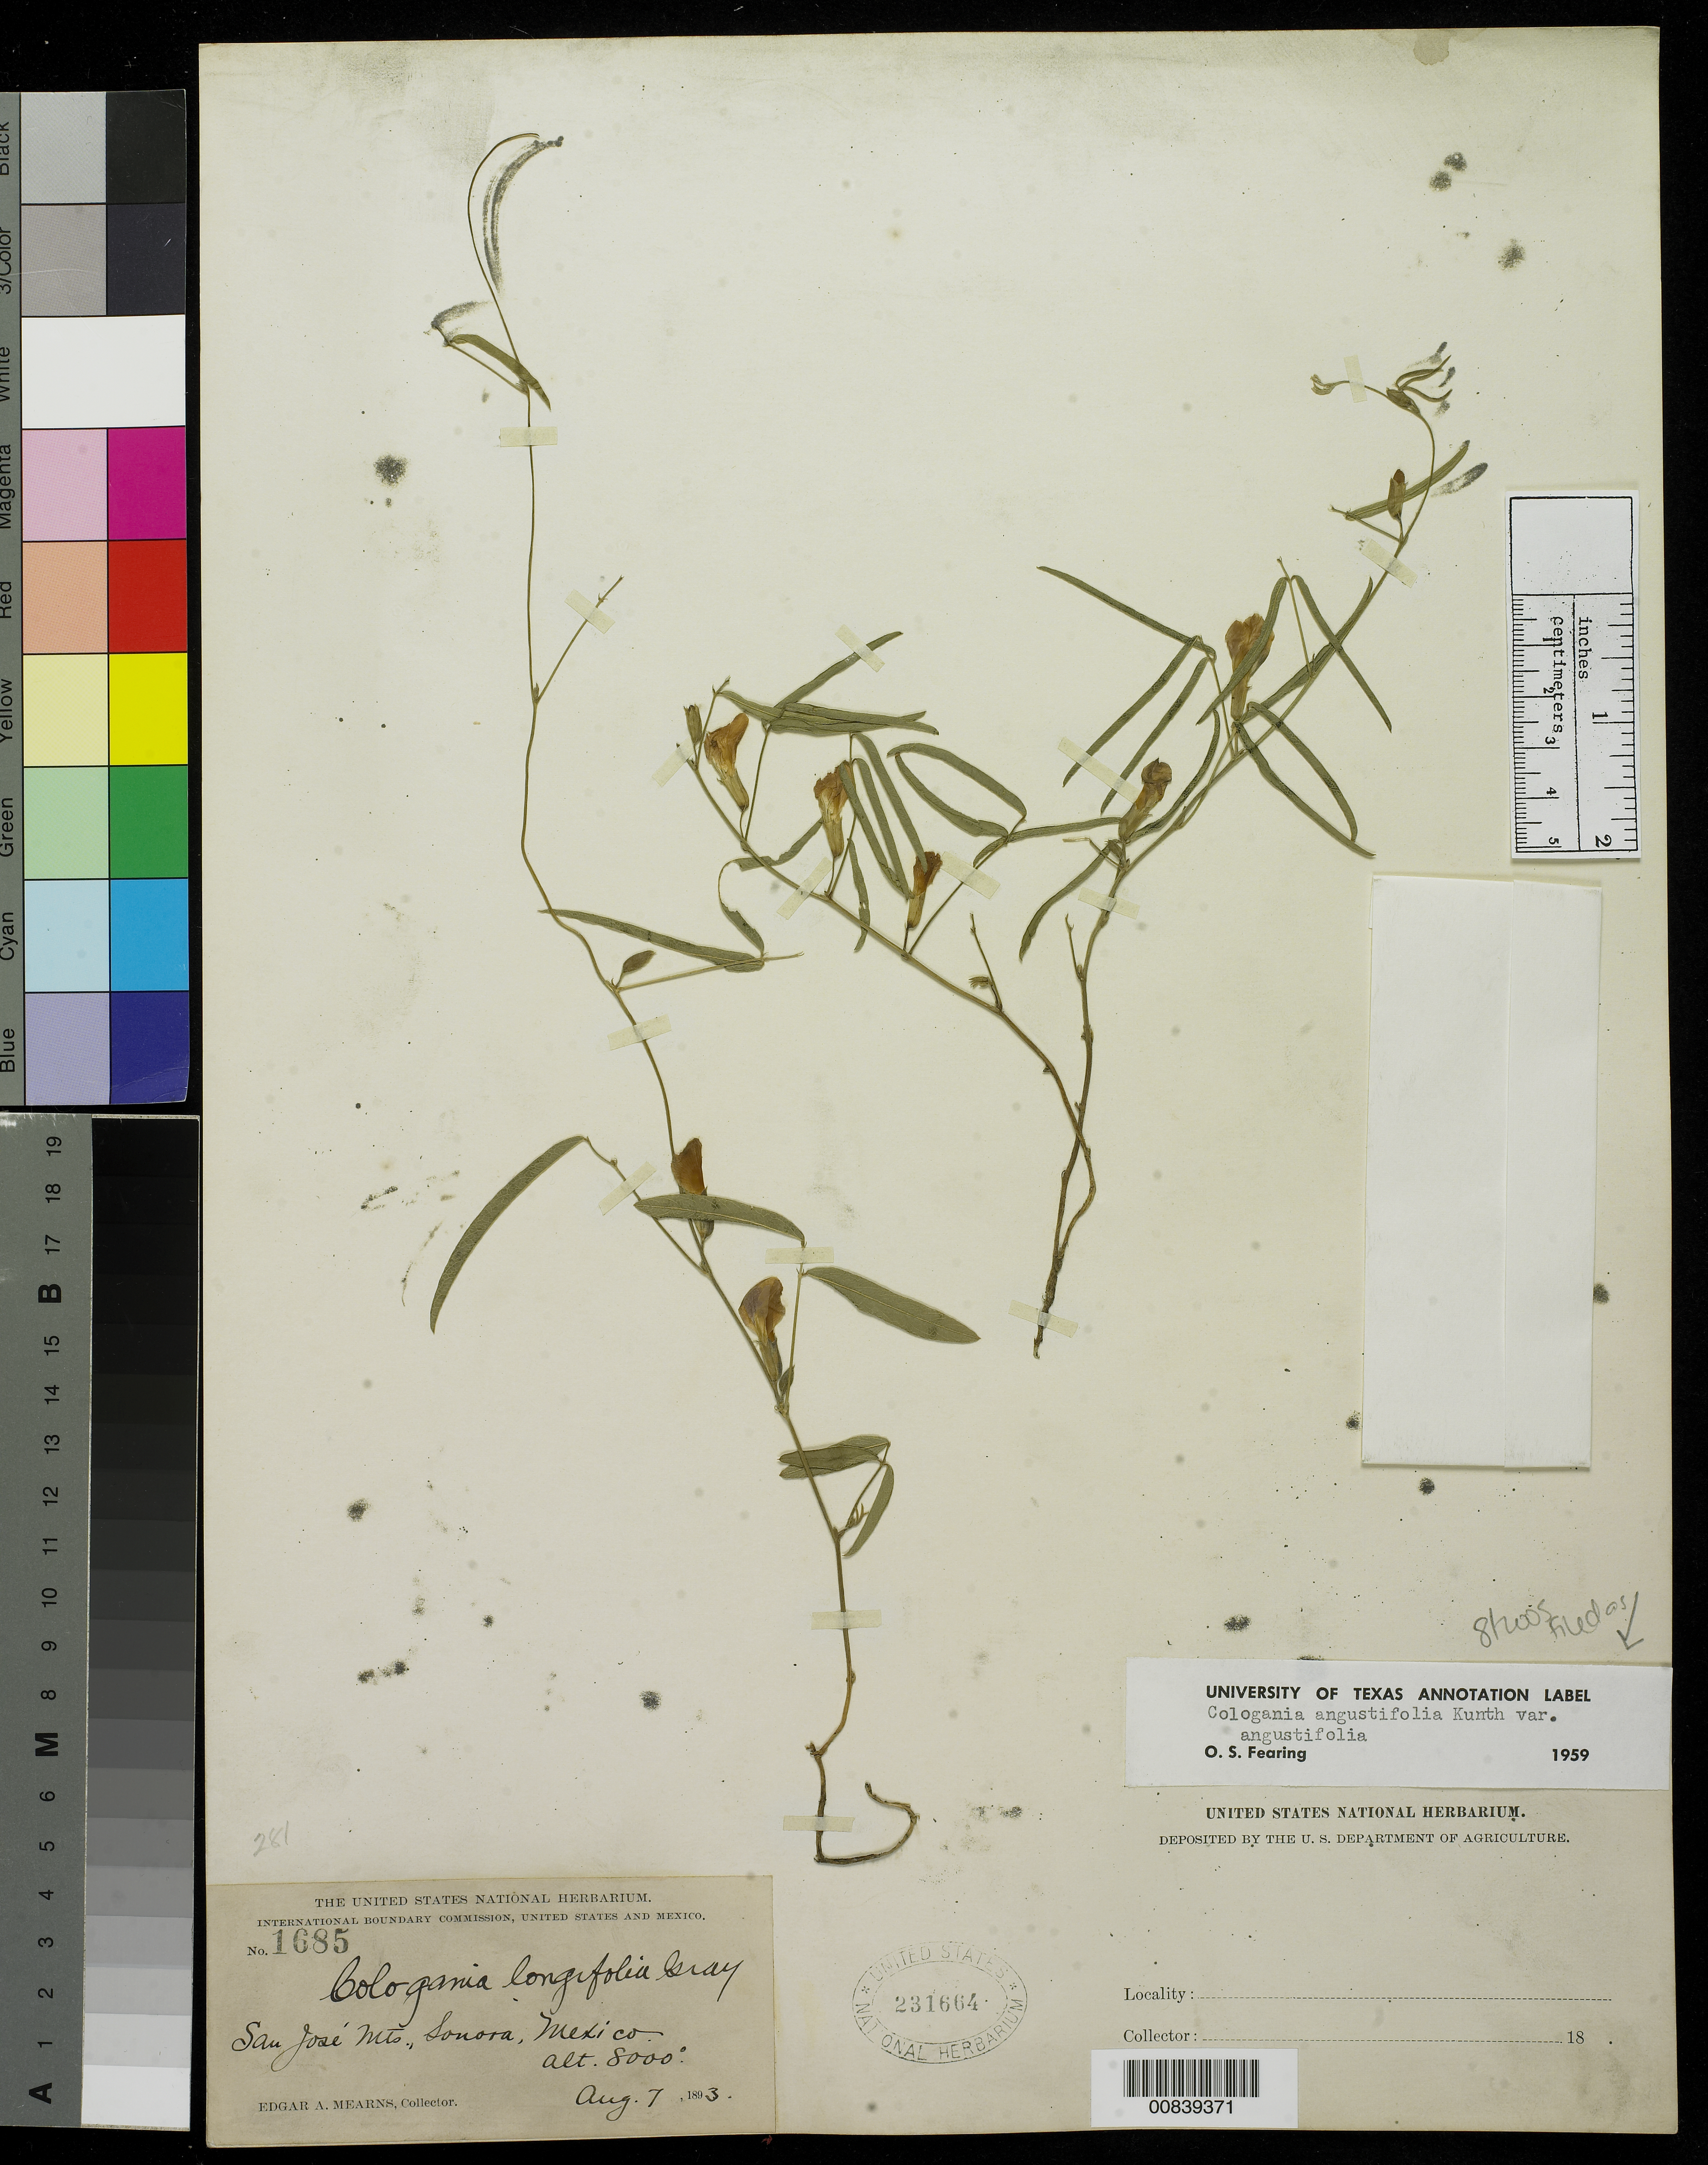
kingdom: Plantae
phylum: Tracheophyta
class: Magnoliopsida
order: Fabales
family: Fabaceae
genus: Cologania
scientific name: Cologania angustifolia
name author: Kunth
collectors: E. A. Mearns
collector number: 1685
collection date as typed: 07 Aug 1893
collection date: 1893-08-07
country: Mexico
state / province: Sonora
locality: San José Mts., Sonora.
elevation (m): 2438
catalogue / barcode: US 231664